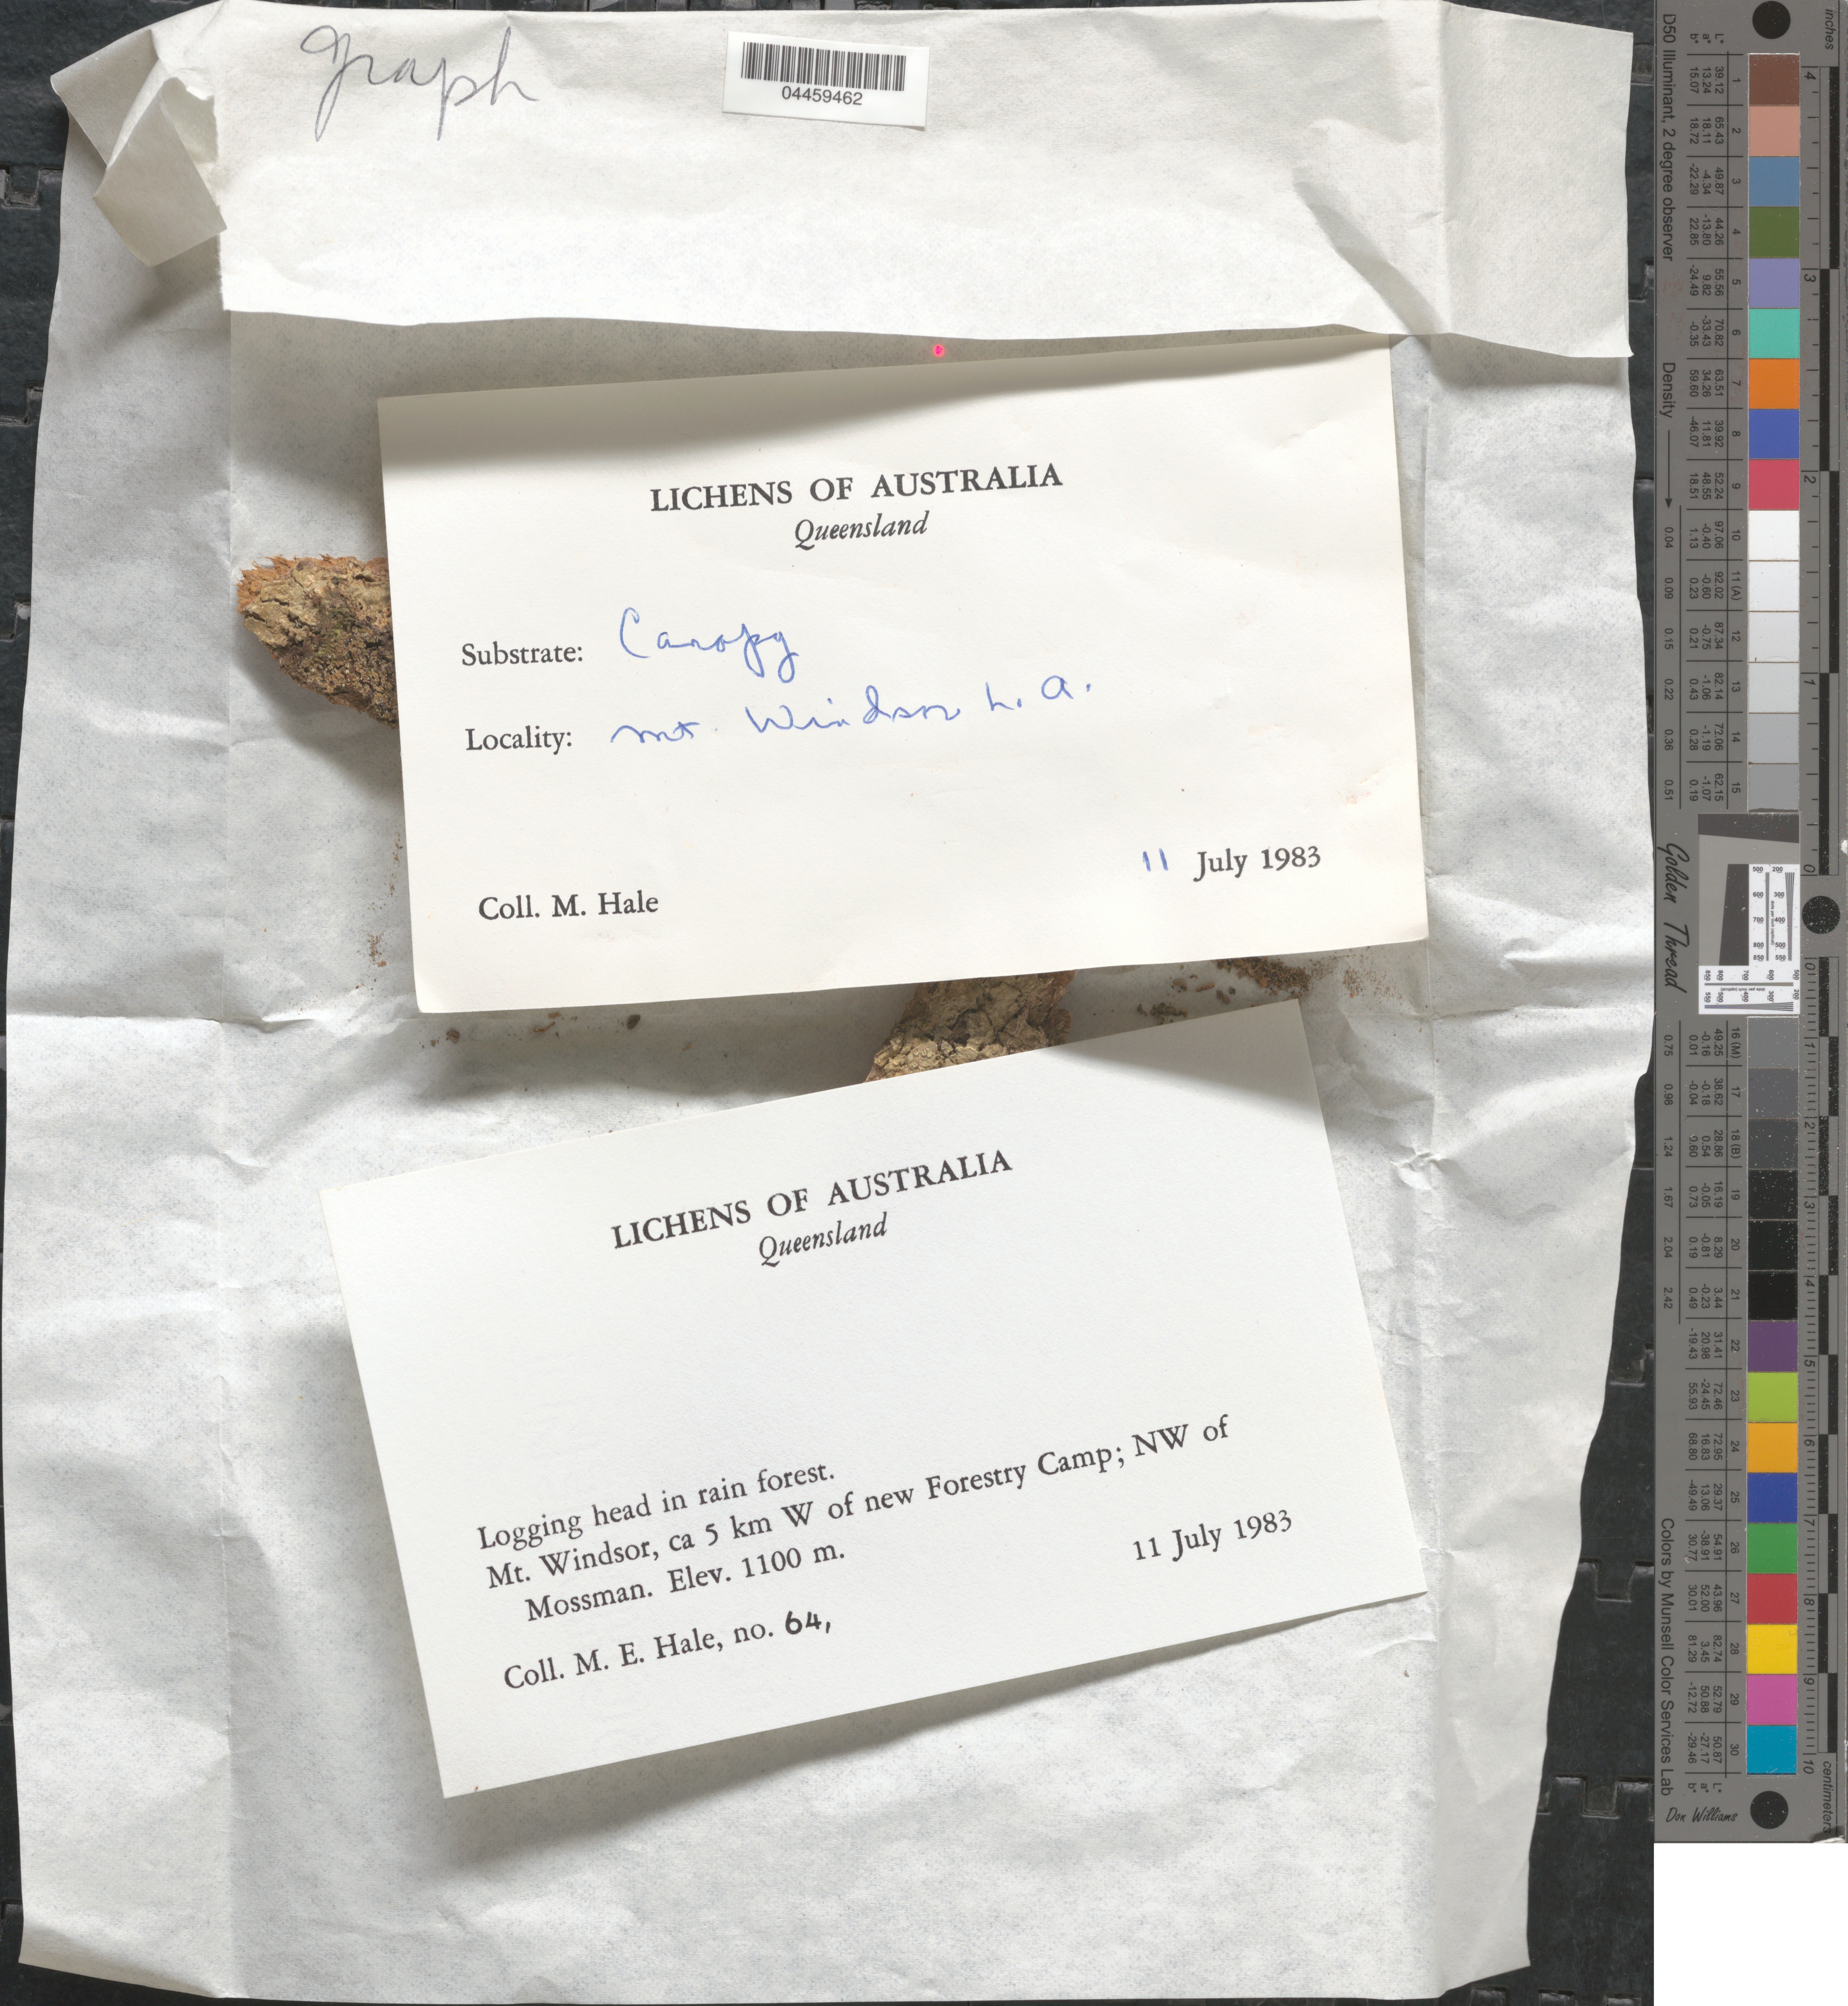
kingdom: Fungi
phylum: Ascomycota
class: Lecanoromycetes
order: Ostropales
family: Graphidaceae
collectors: M. Hale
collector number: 64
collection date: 1983-07-11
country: Australia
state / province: Queensland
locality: Logging head in forest. Mt. Windsor, ca 5 km W of new Forestry Camp; NW of Mossman.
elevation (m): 1100